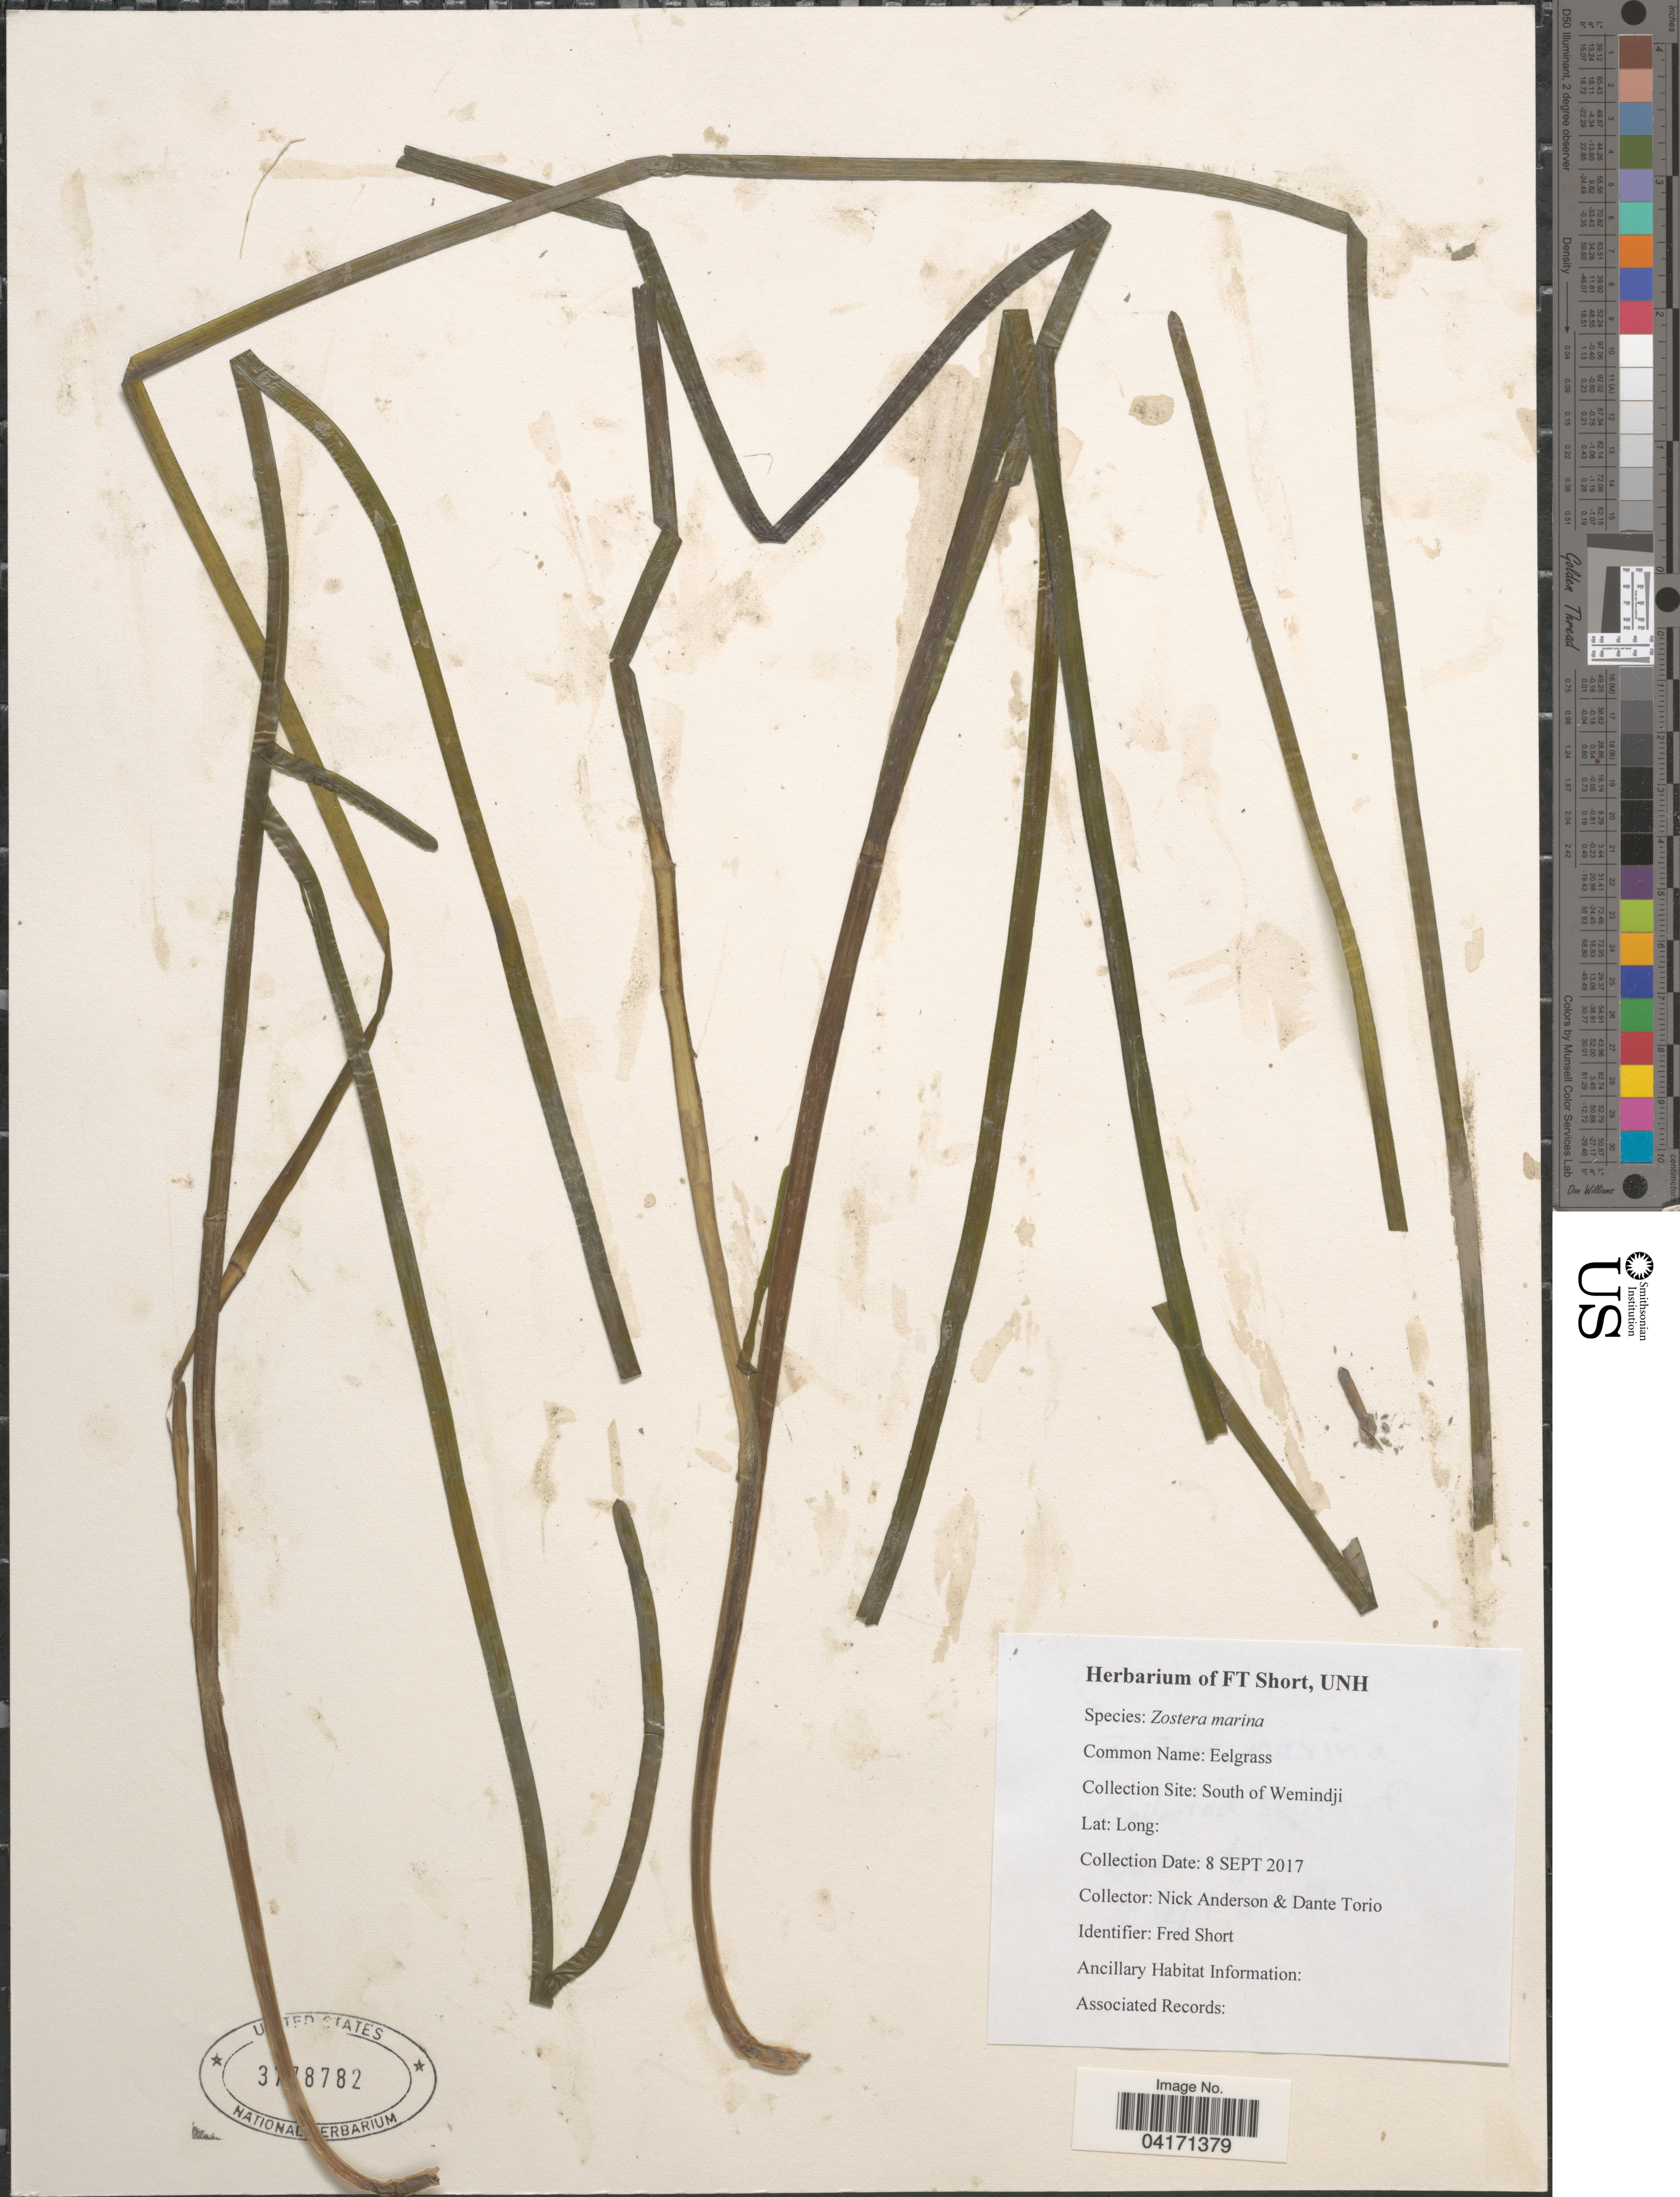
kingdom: Plantae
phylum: Tracheophyta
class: Liliopsida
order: Alismatales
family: Zosteraceae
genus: Zostera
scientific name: Zostera marina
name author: L.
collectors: N. Anderson & D. Torio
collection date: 2017-09-08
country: Canada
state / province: Quebec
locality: South of Wemindji.